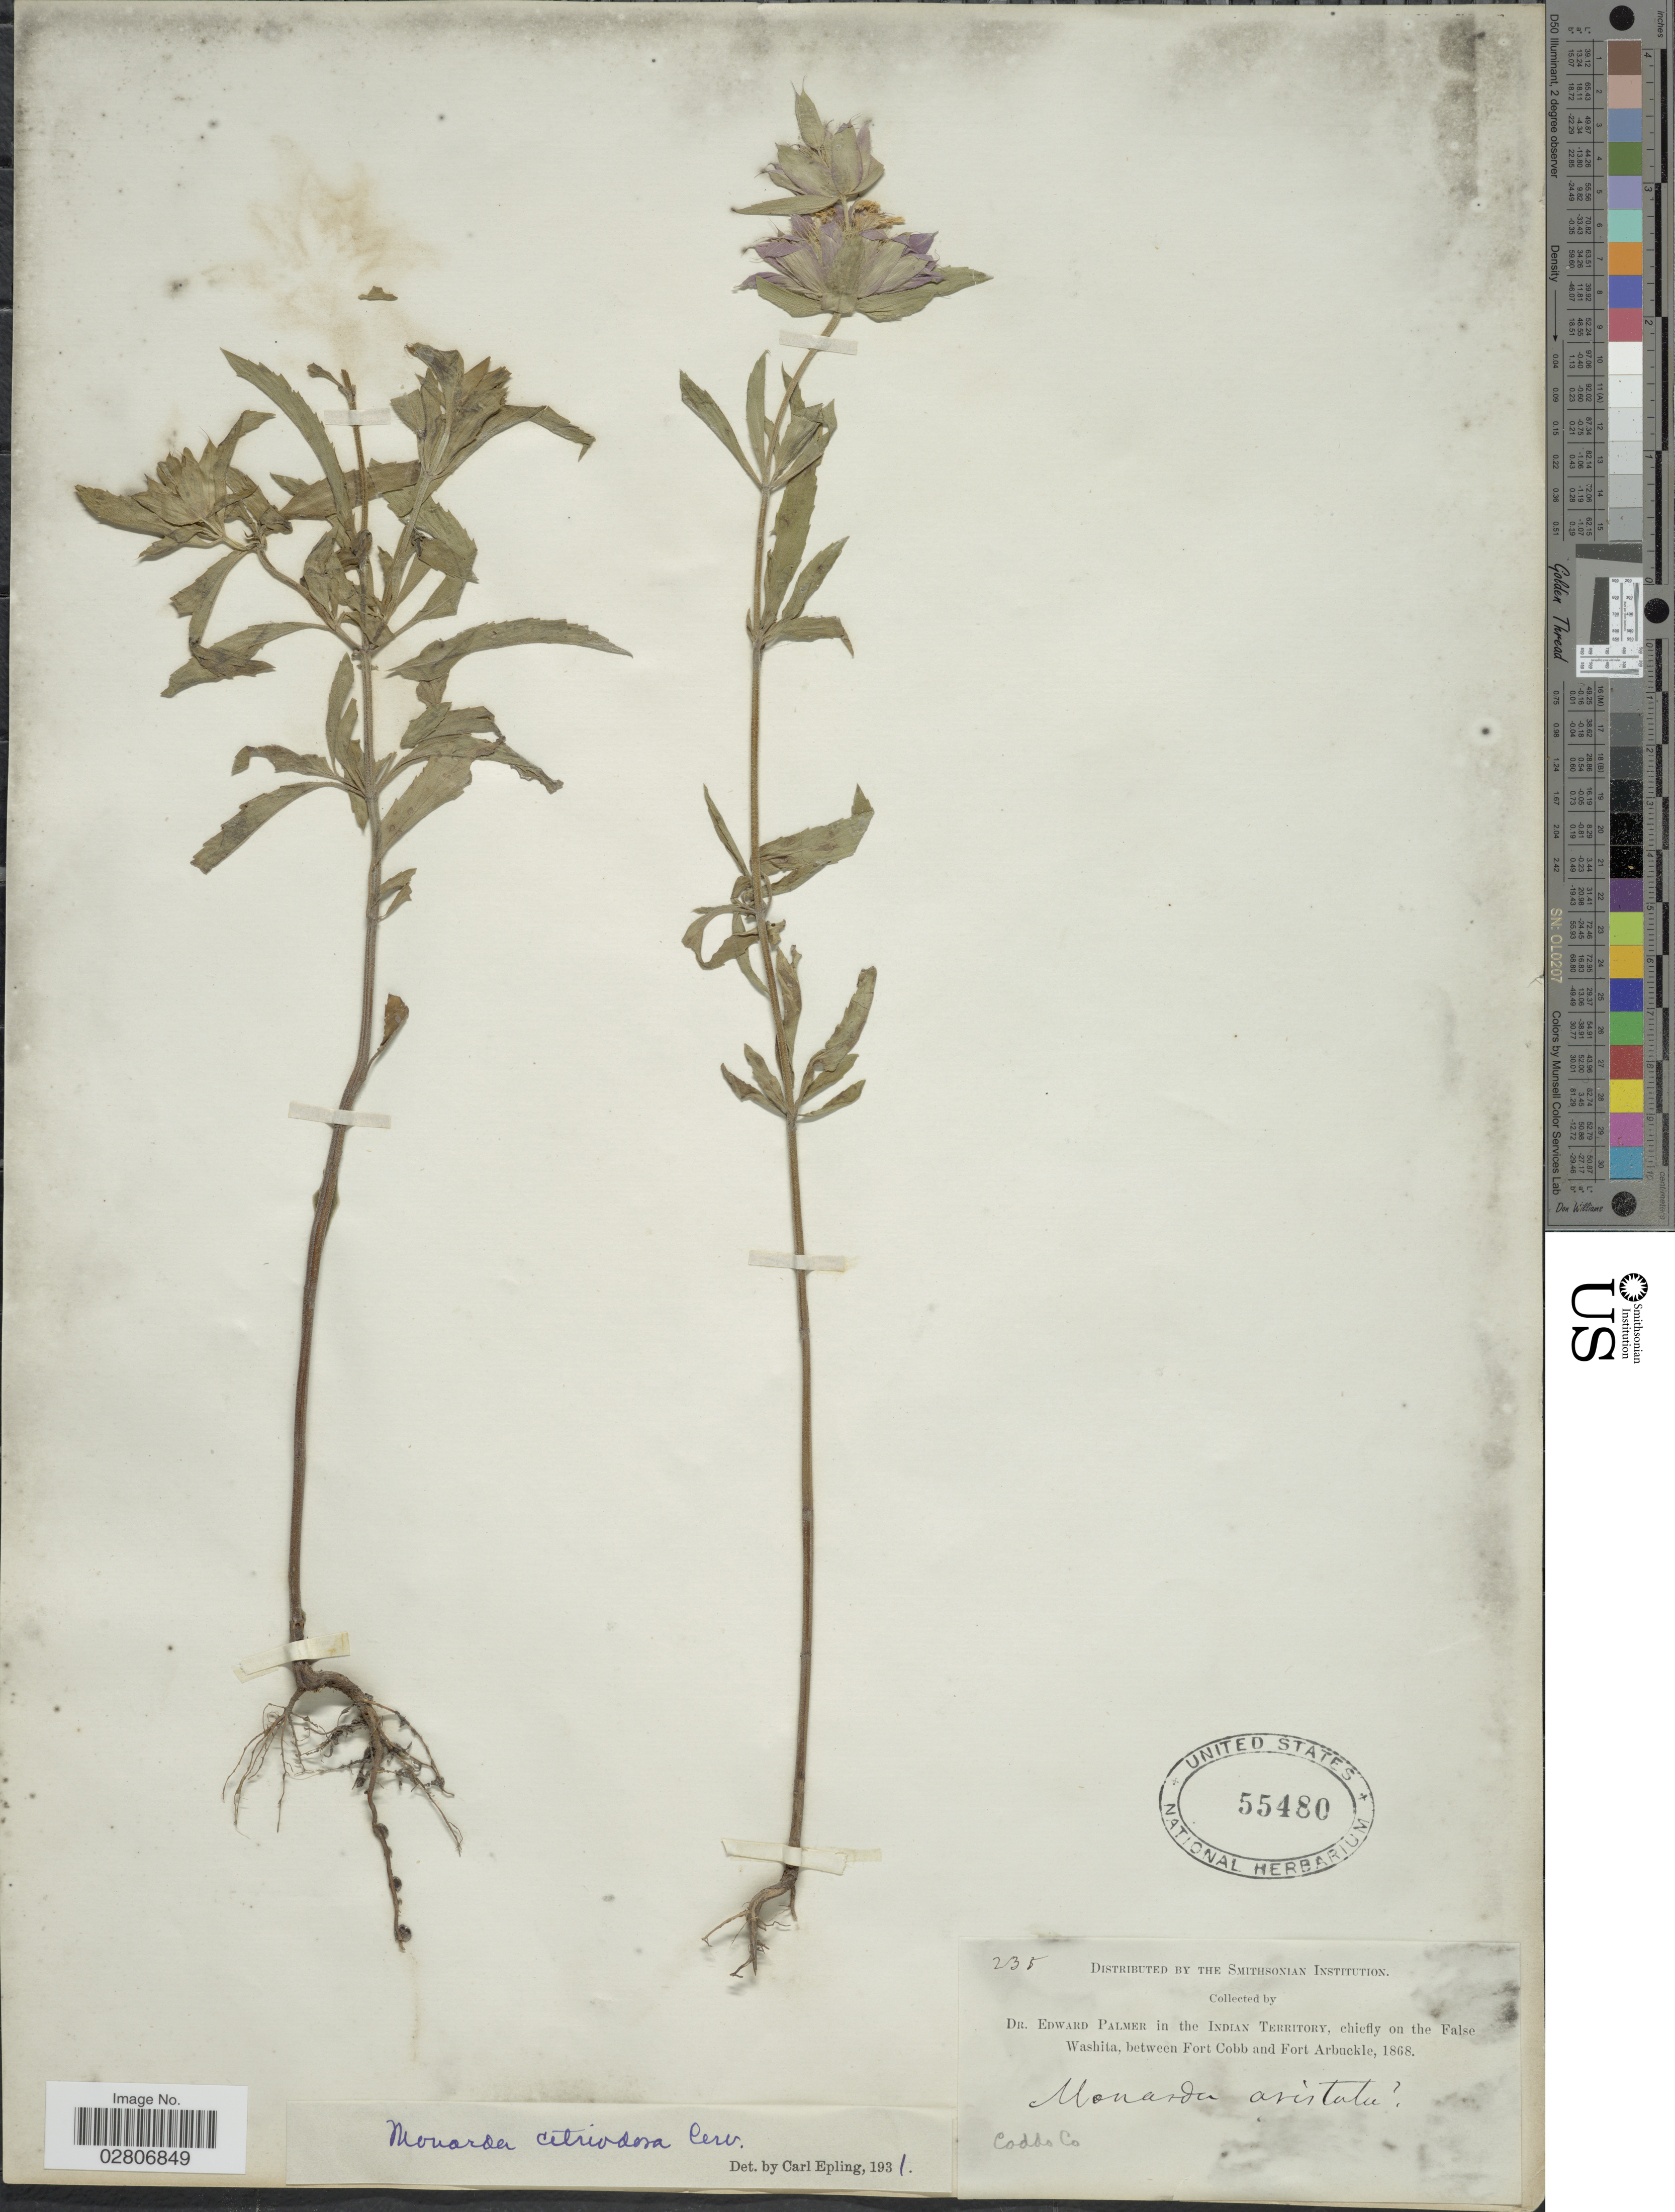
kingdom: Plantae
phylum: Tracheophyta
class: Magnoliopsida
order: Lamiales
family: Lamiaceae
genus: Monarda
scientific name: Monarda citriodora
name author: Cerv. ex Lag.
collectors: E. Palmer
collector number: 235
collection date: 1868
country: United States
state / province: Oklahoma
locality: In the Indian Territory, chiefly on the False Washita, between Fort Cobb and Fort Arbuckle. Coddo Co.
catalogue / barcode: US 55480